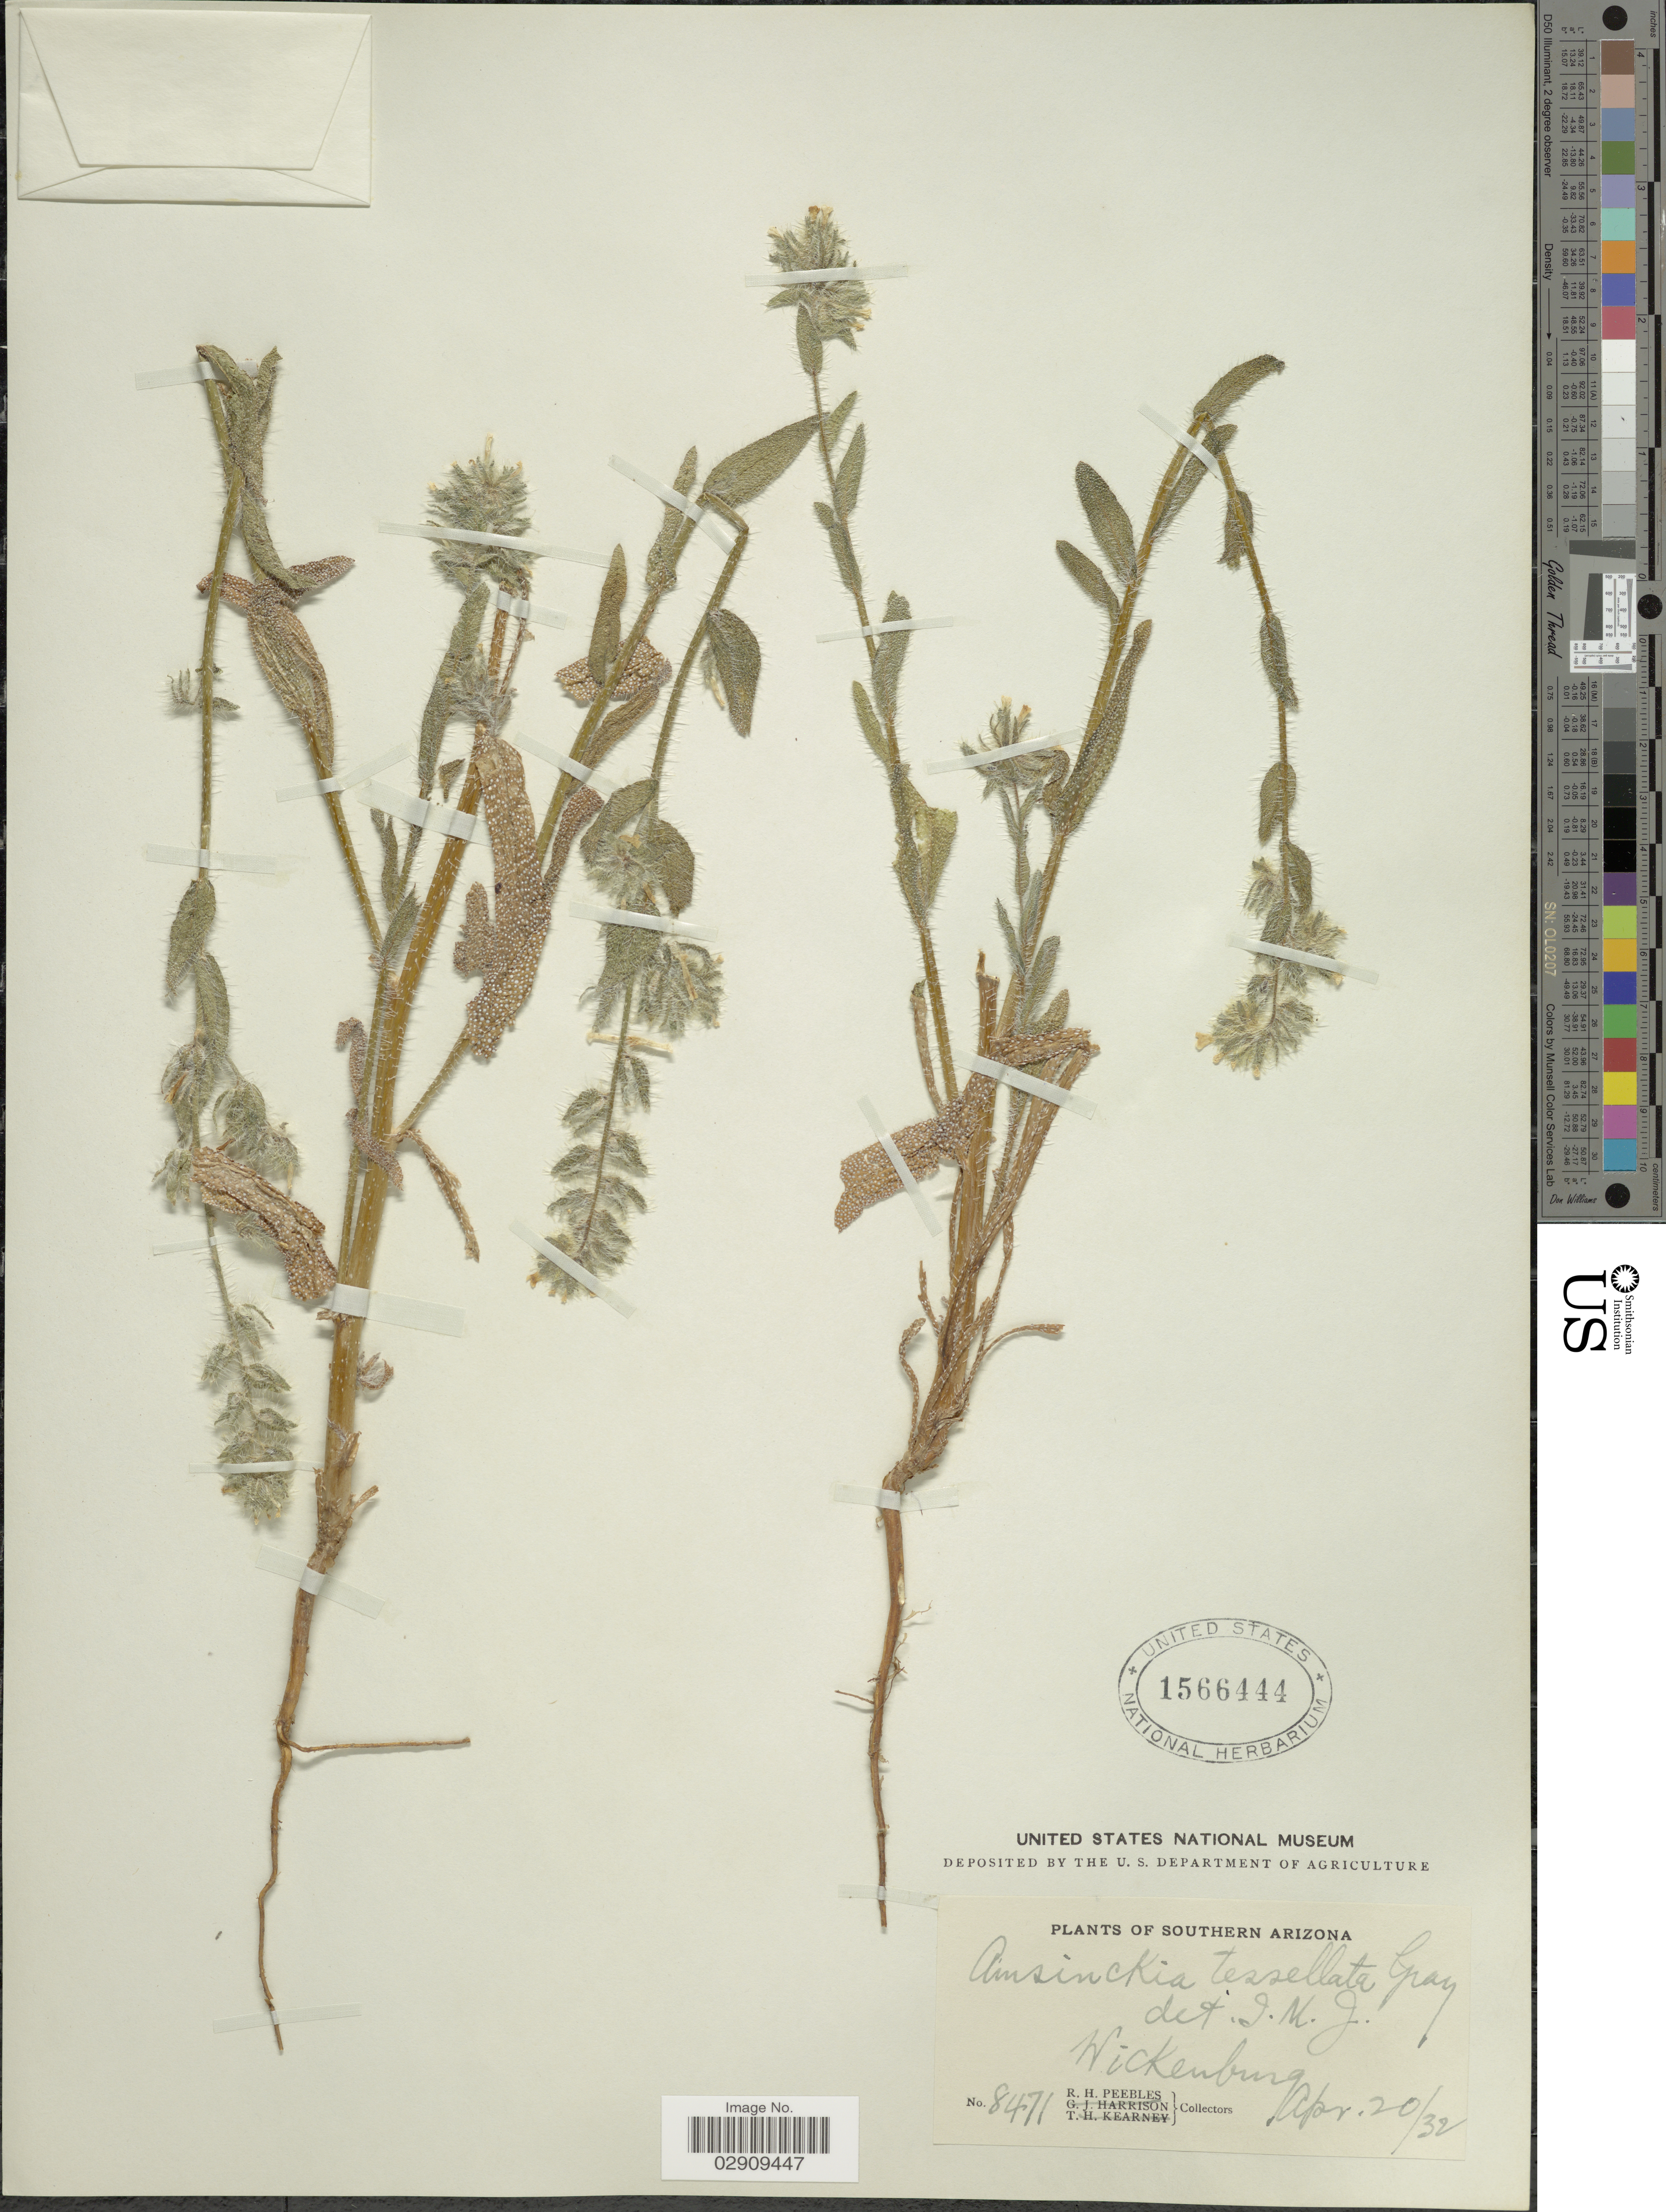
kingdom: Plantae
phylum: Tracheophyta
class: Magnoliopsida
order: Boraginales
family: Boraginaceae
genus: Amsinckia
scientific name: Amsinckia tessellata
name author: A. Gray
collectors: R. H. Peebles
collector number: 8471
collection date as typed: Transcribed d/m/y: 20/4/32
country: United States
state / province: Arizona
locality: Southern Arizona. Wickenburg.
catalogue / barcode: US 1566444